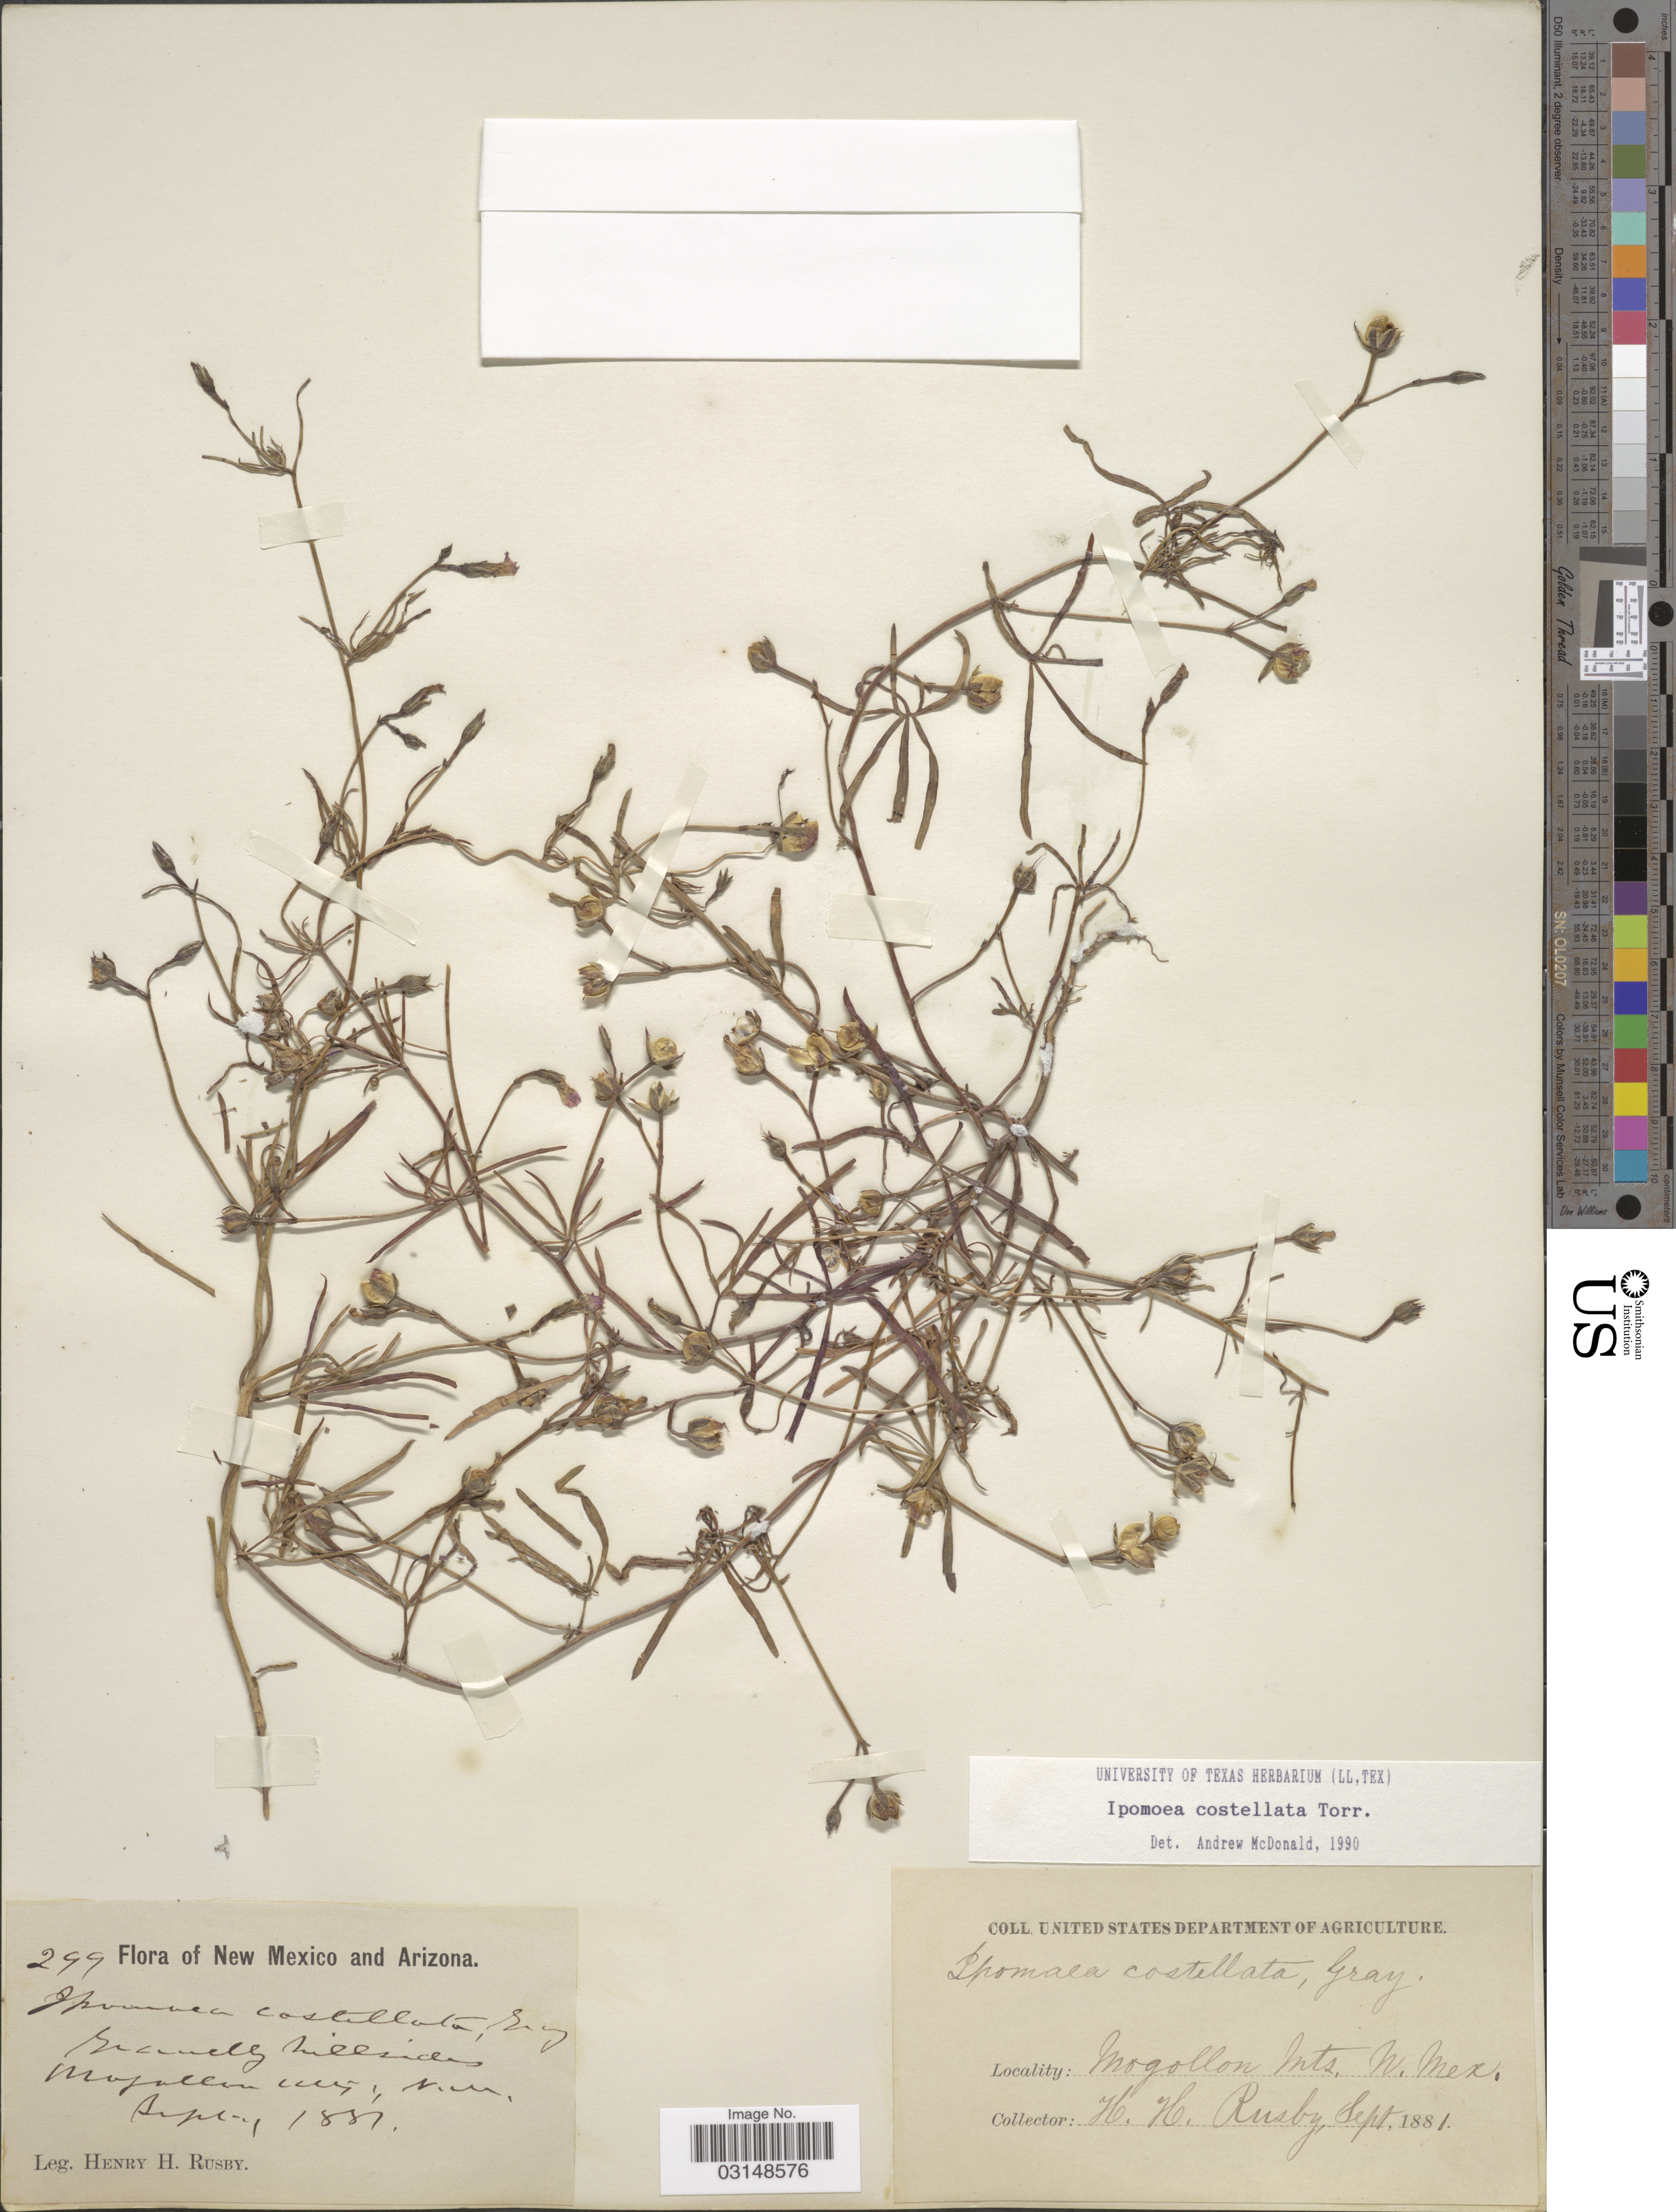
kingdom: Plantae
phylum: Tracheophyta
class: Magnoliopsida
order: Solanales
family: Convolvulaceae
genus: Ipomoea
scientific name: Ipomoea costellata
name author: Torr.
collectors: H. H. Rusby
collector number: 299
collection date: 1881-09-01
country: United States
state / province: New Mexico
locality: Mogollon Mts.